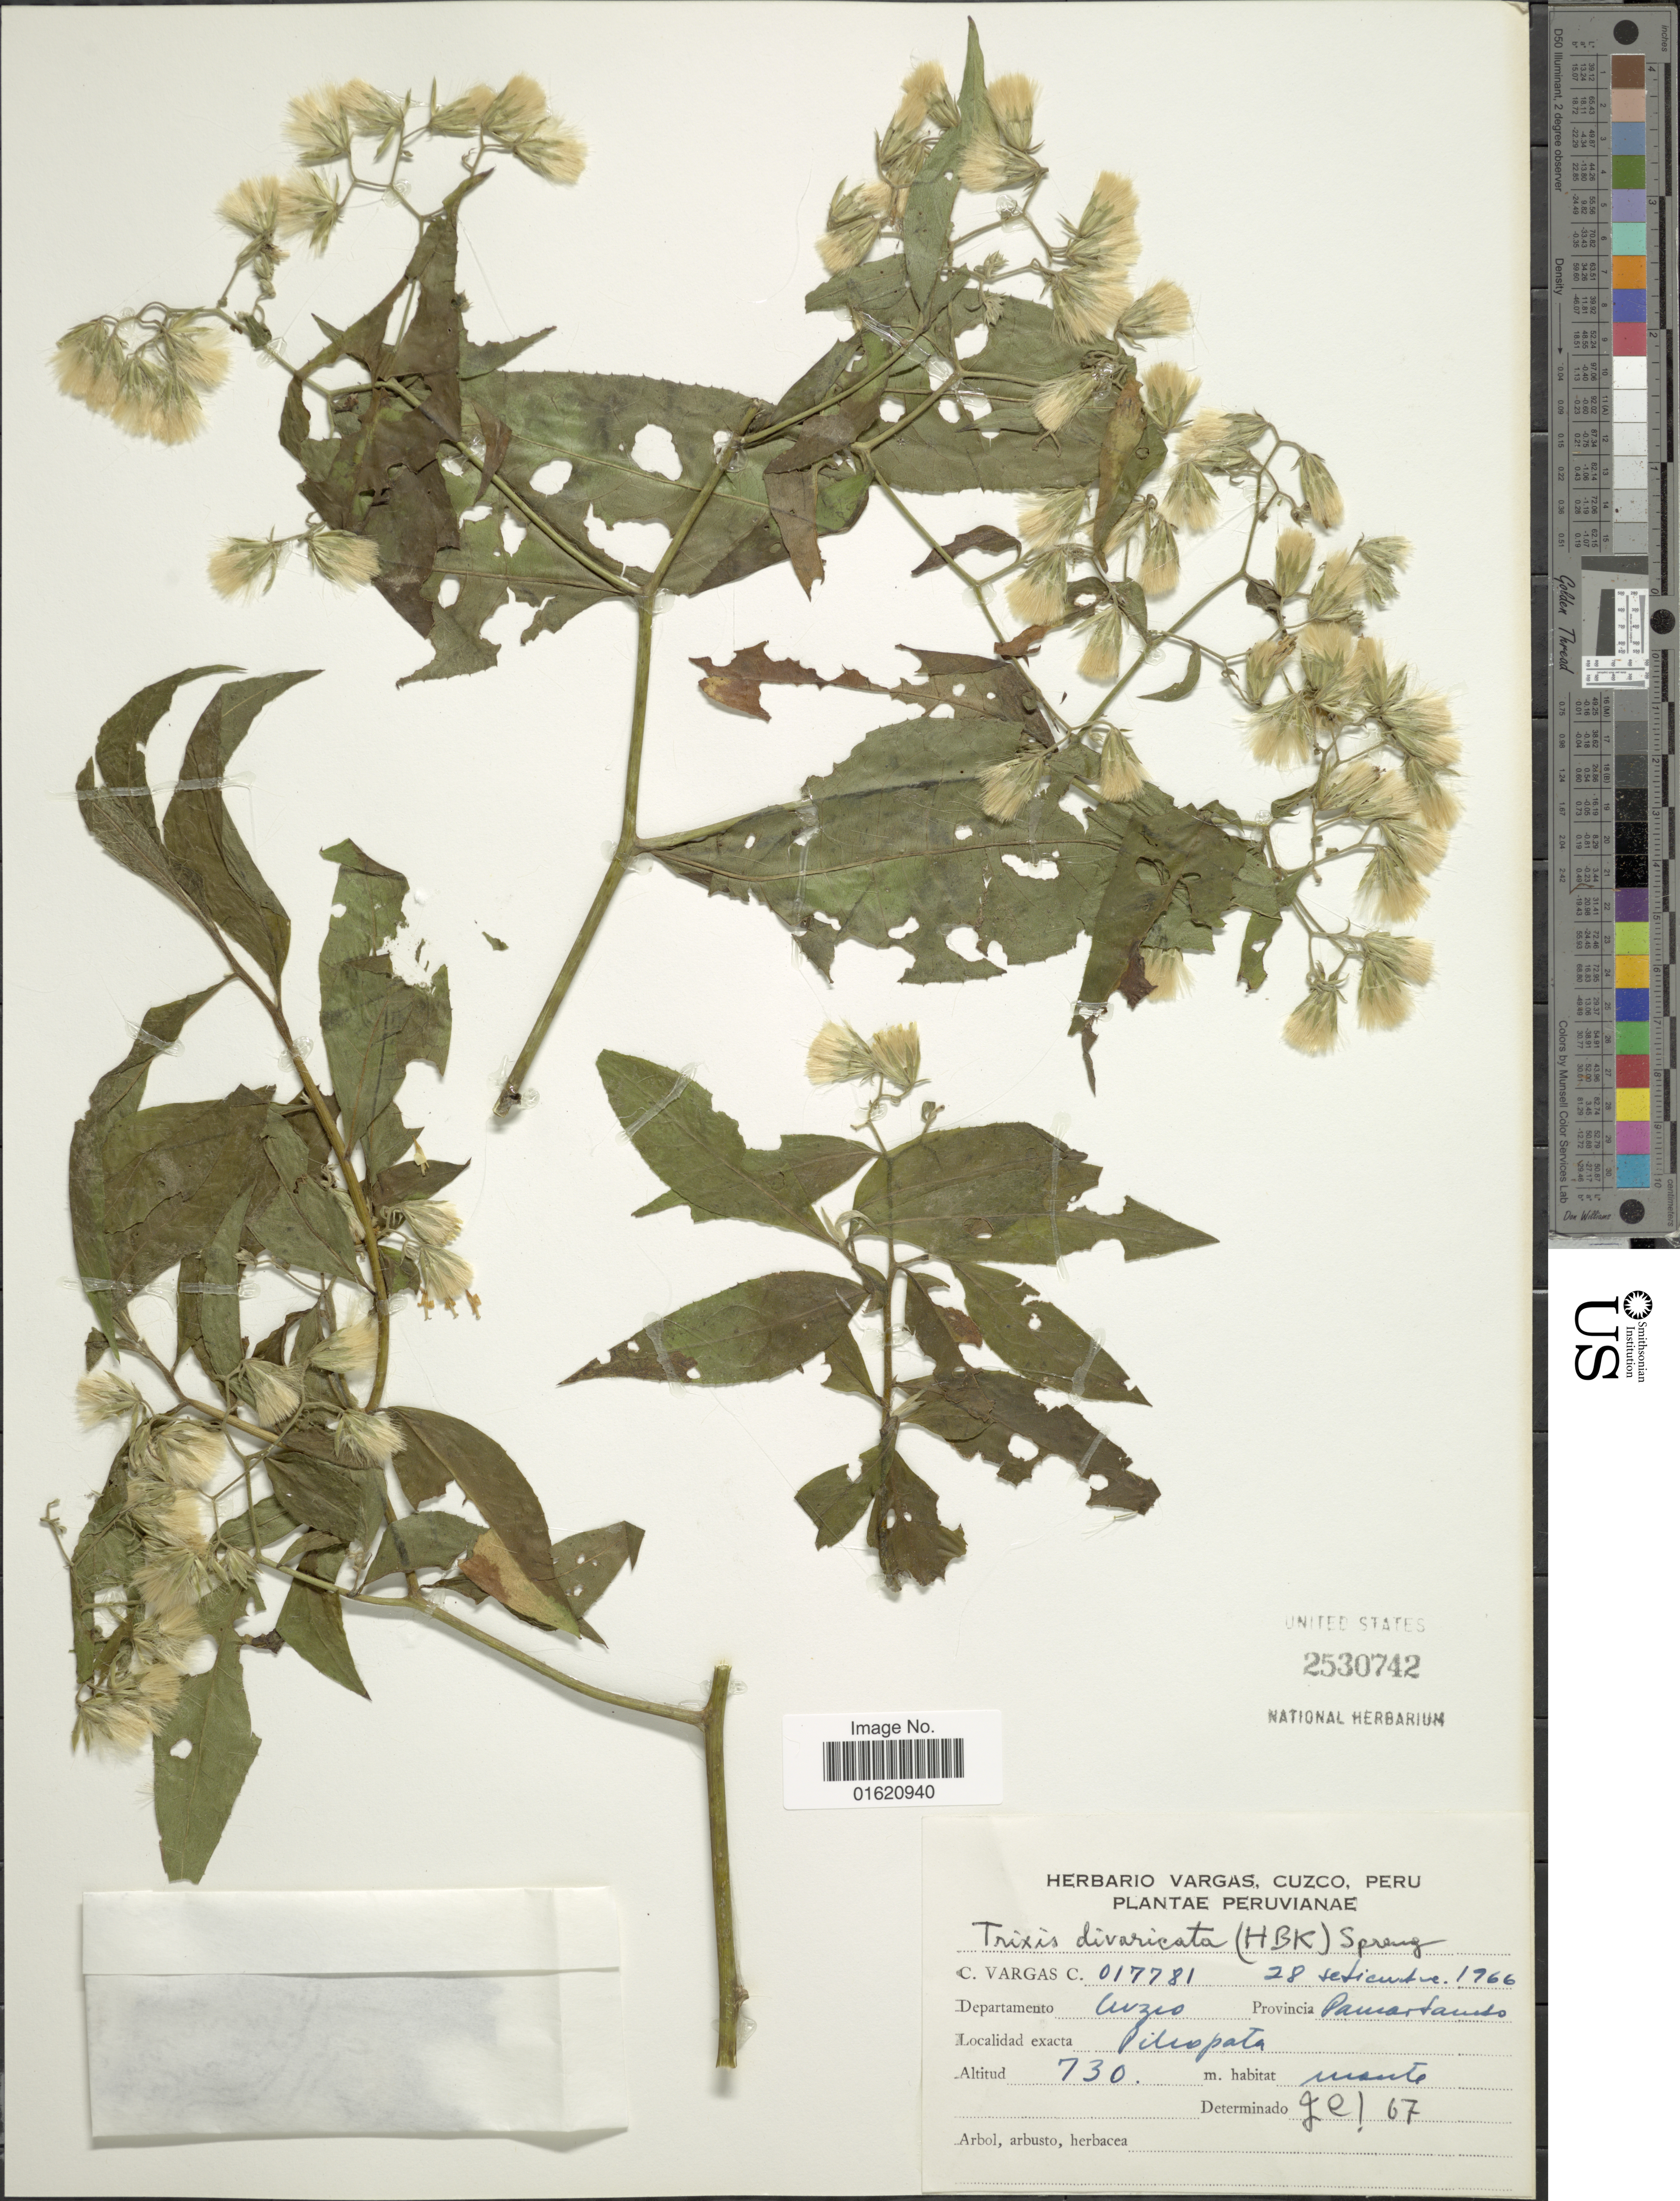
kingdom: Plantae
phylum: Tracheophyta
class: Magnoliopsida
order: Asterales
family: Asteraceae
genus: Trixis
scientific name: Trixis antimenorrhoea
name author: (Schrank) Mart. ex Kuntze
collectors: C. Vargas Calderón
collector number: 017781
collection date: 1966-09-28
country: Peru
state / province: Cusco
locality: Pilcopata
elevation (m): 730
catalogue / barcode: US 2530742